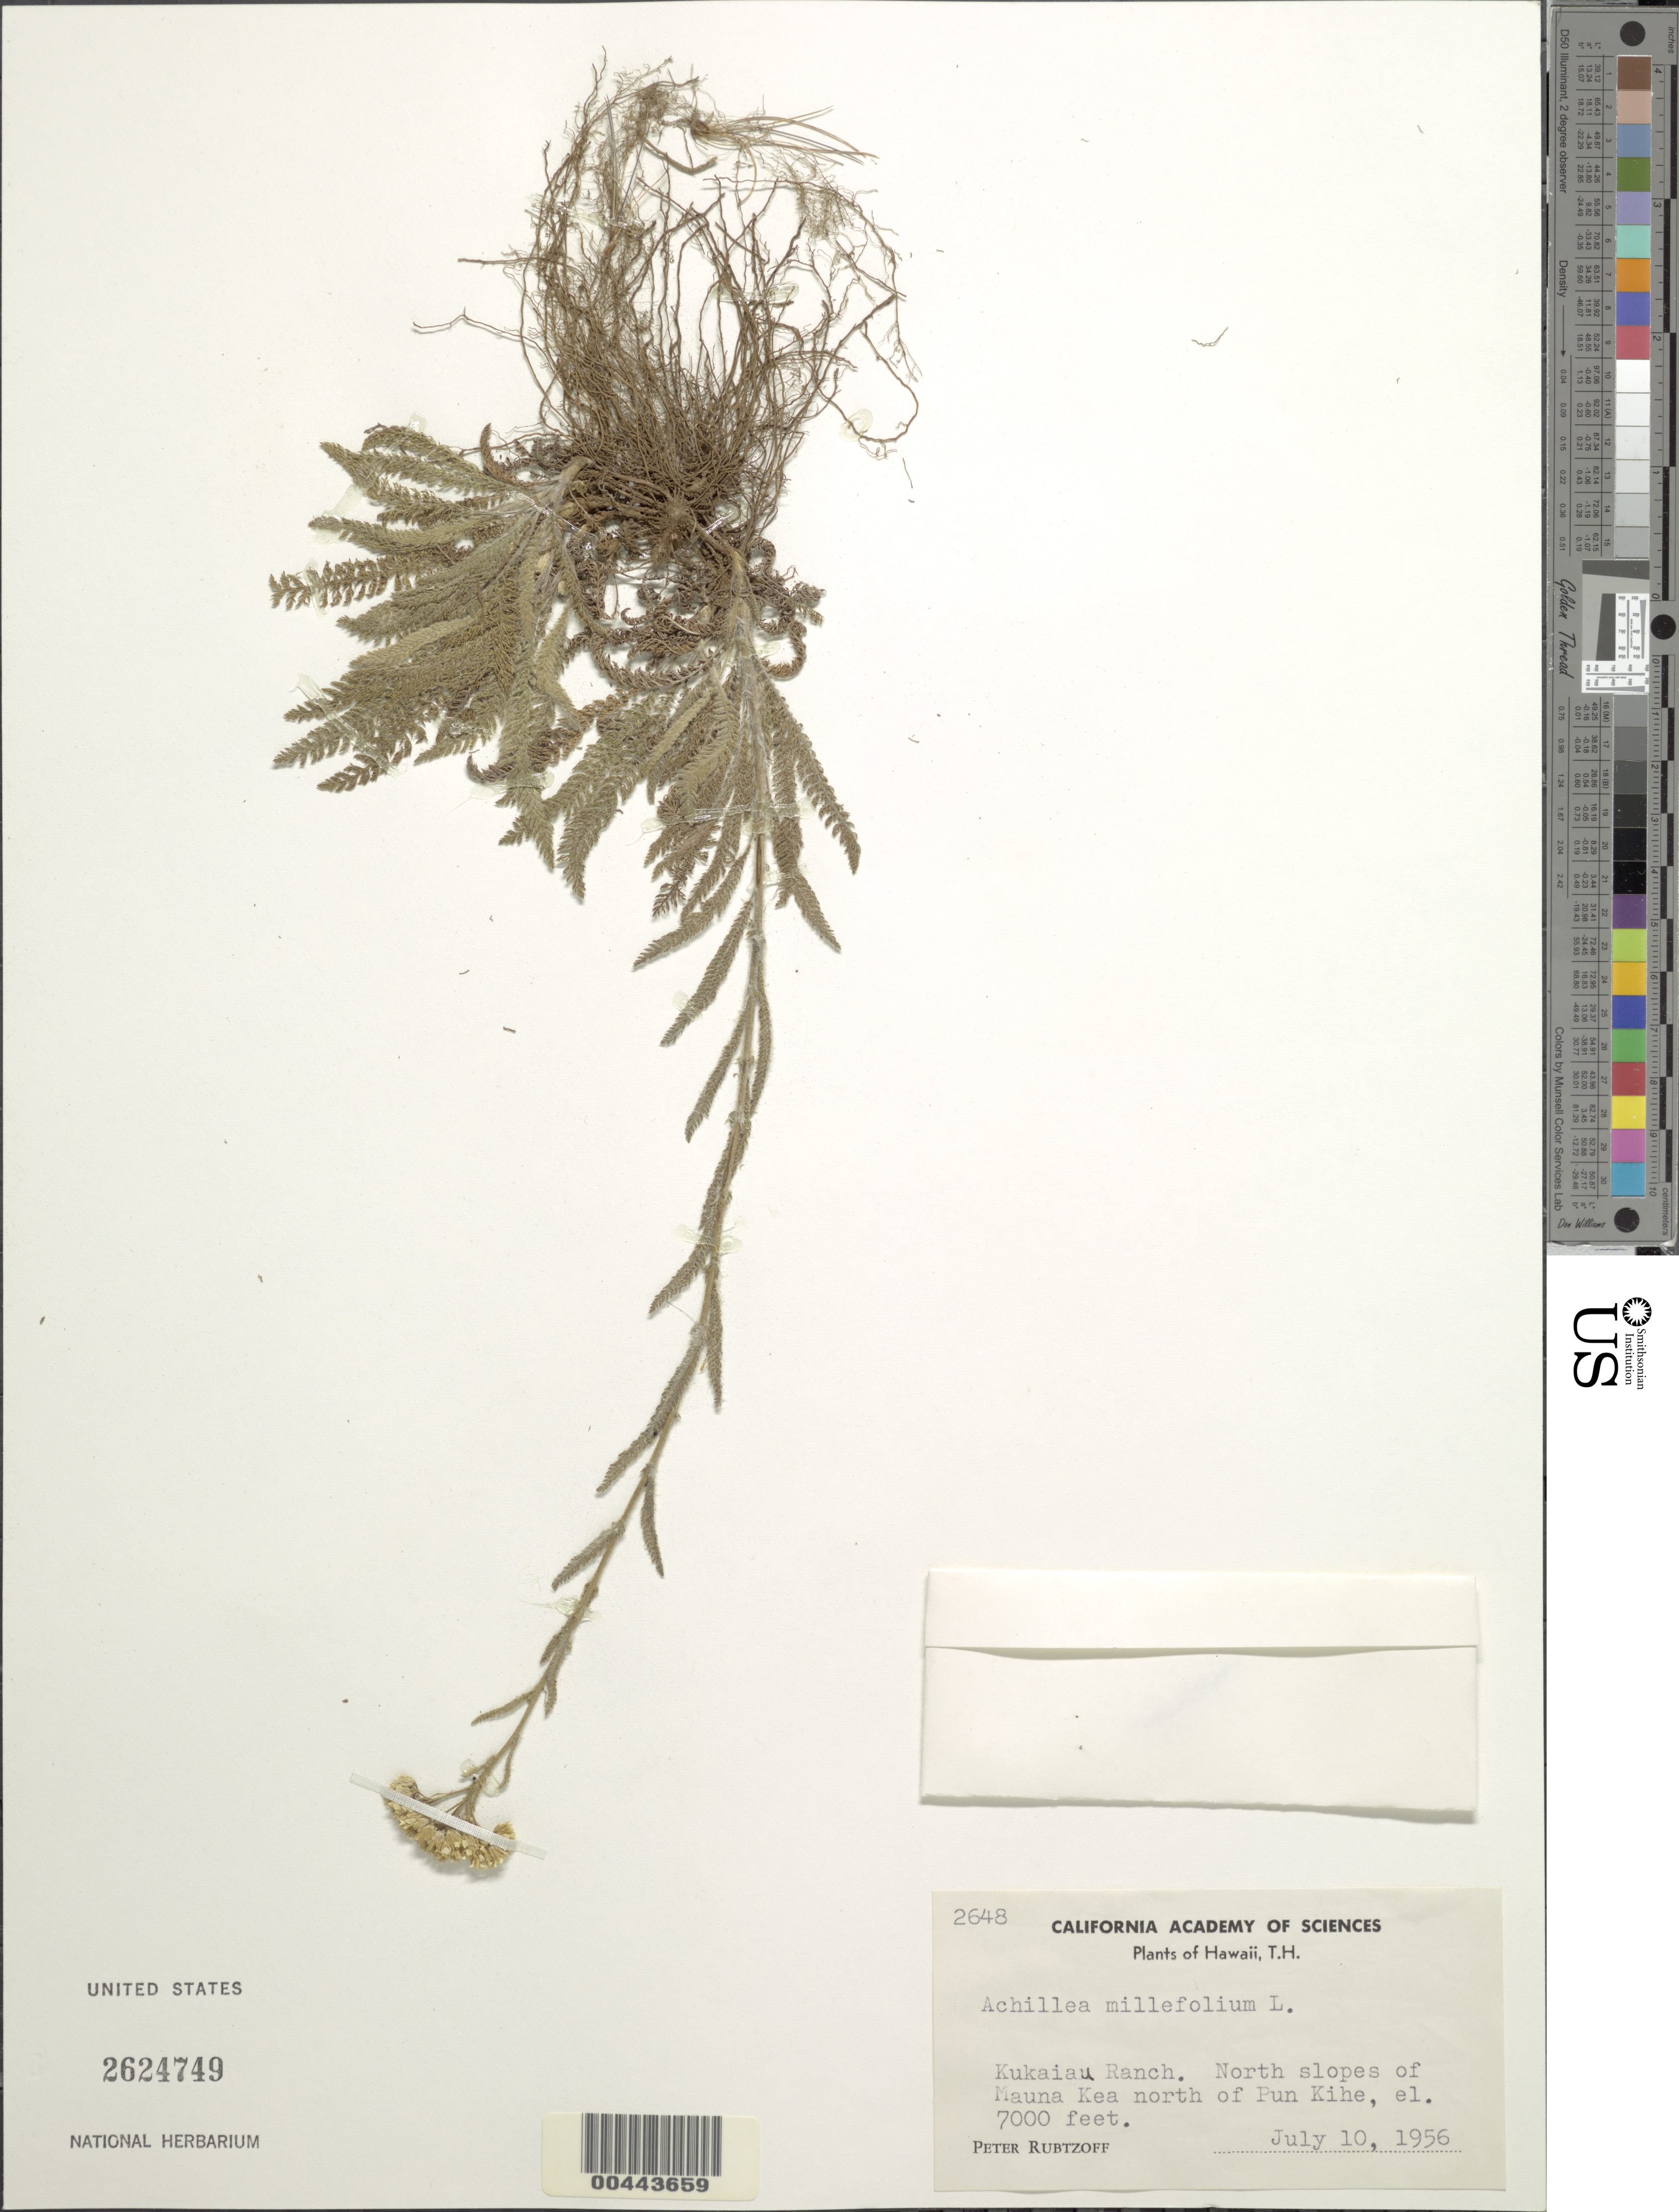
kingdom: Plantae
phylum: Tracheophyta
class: Magnoliopsida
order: Asterales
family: Asteraceae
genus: Achillea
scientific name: Achillea millefolium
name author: L.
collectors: P. Rubtzoff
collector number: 2648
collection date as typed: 10 Jul 1956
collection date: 1956-07-10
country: United States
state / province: Hawaii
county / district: Hawaii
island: Hawaii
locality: Kukaiau Ranch, N slopes of Mauna Kea N of Puu Kihe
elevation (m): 2134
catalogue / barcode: US 2624749